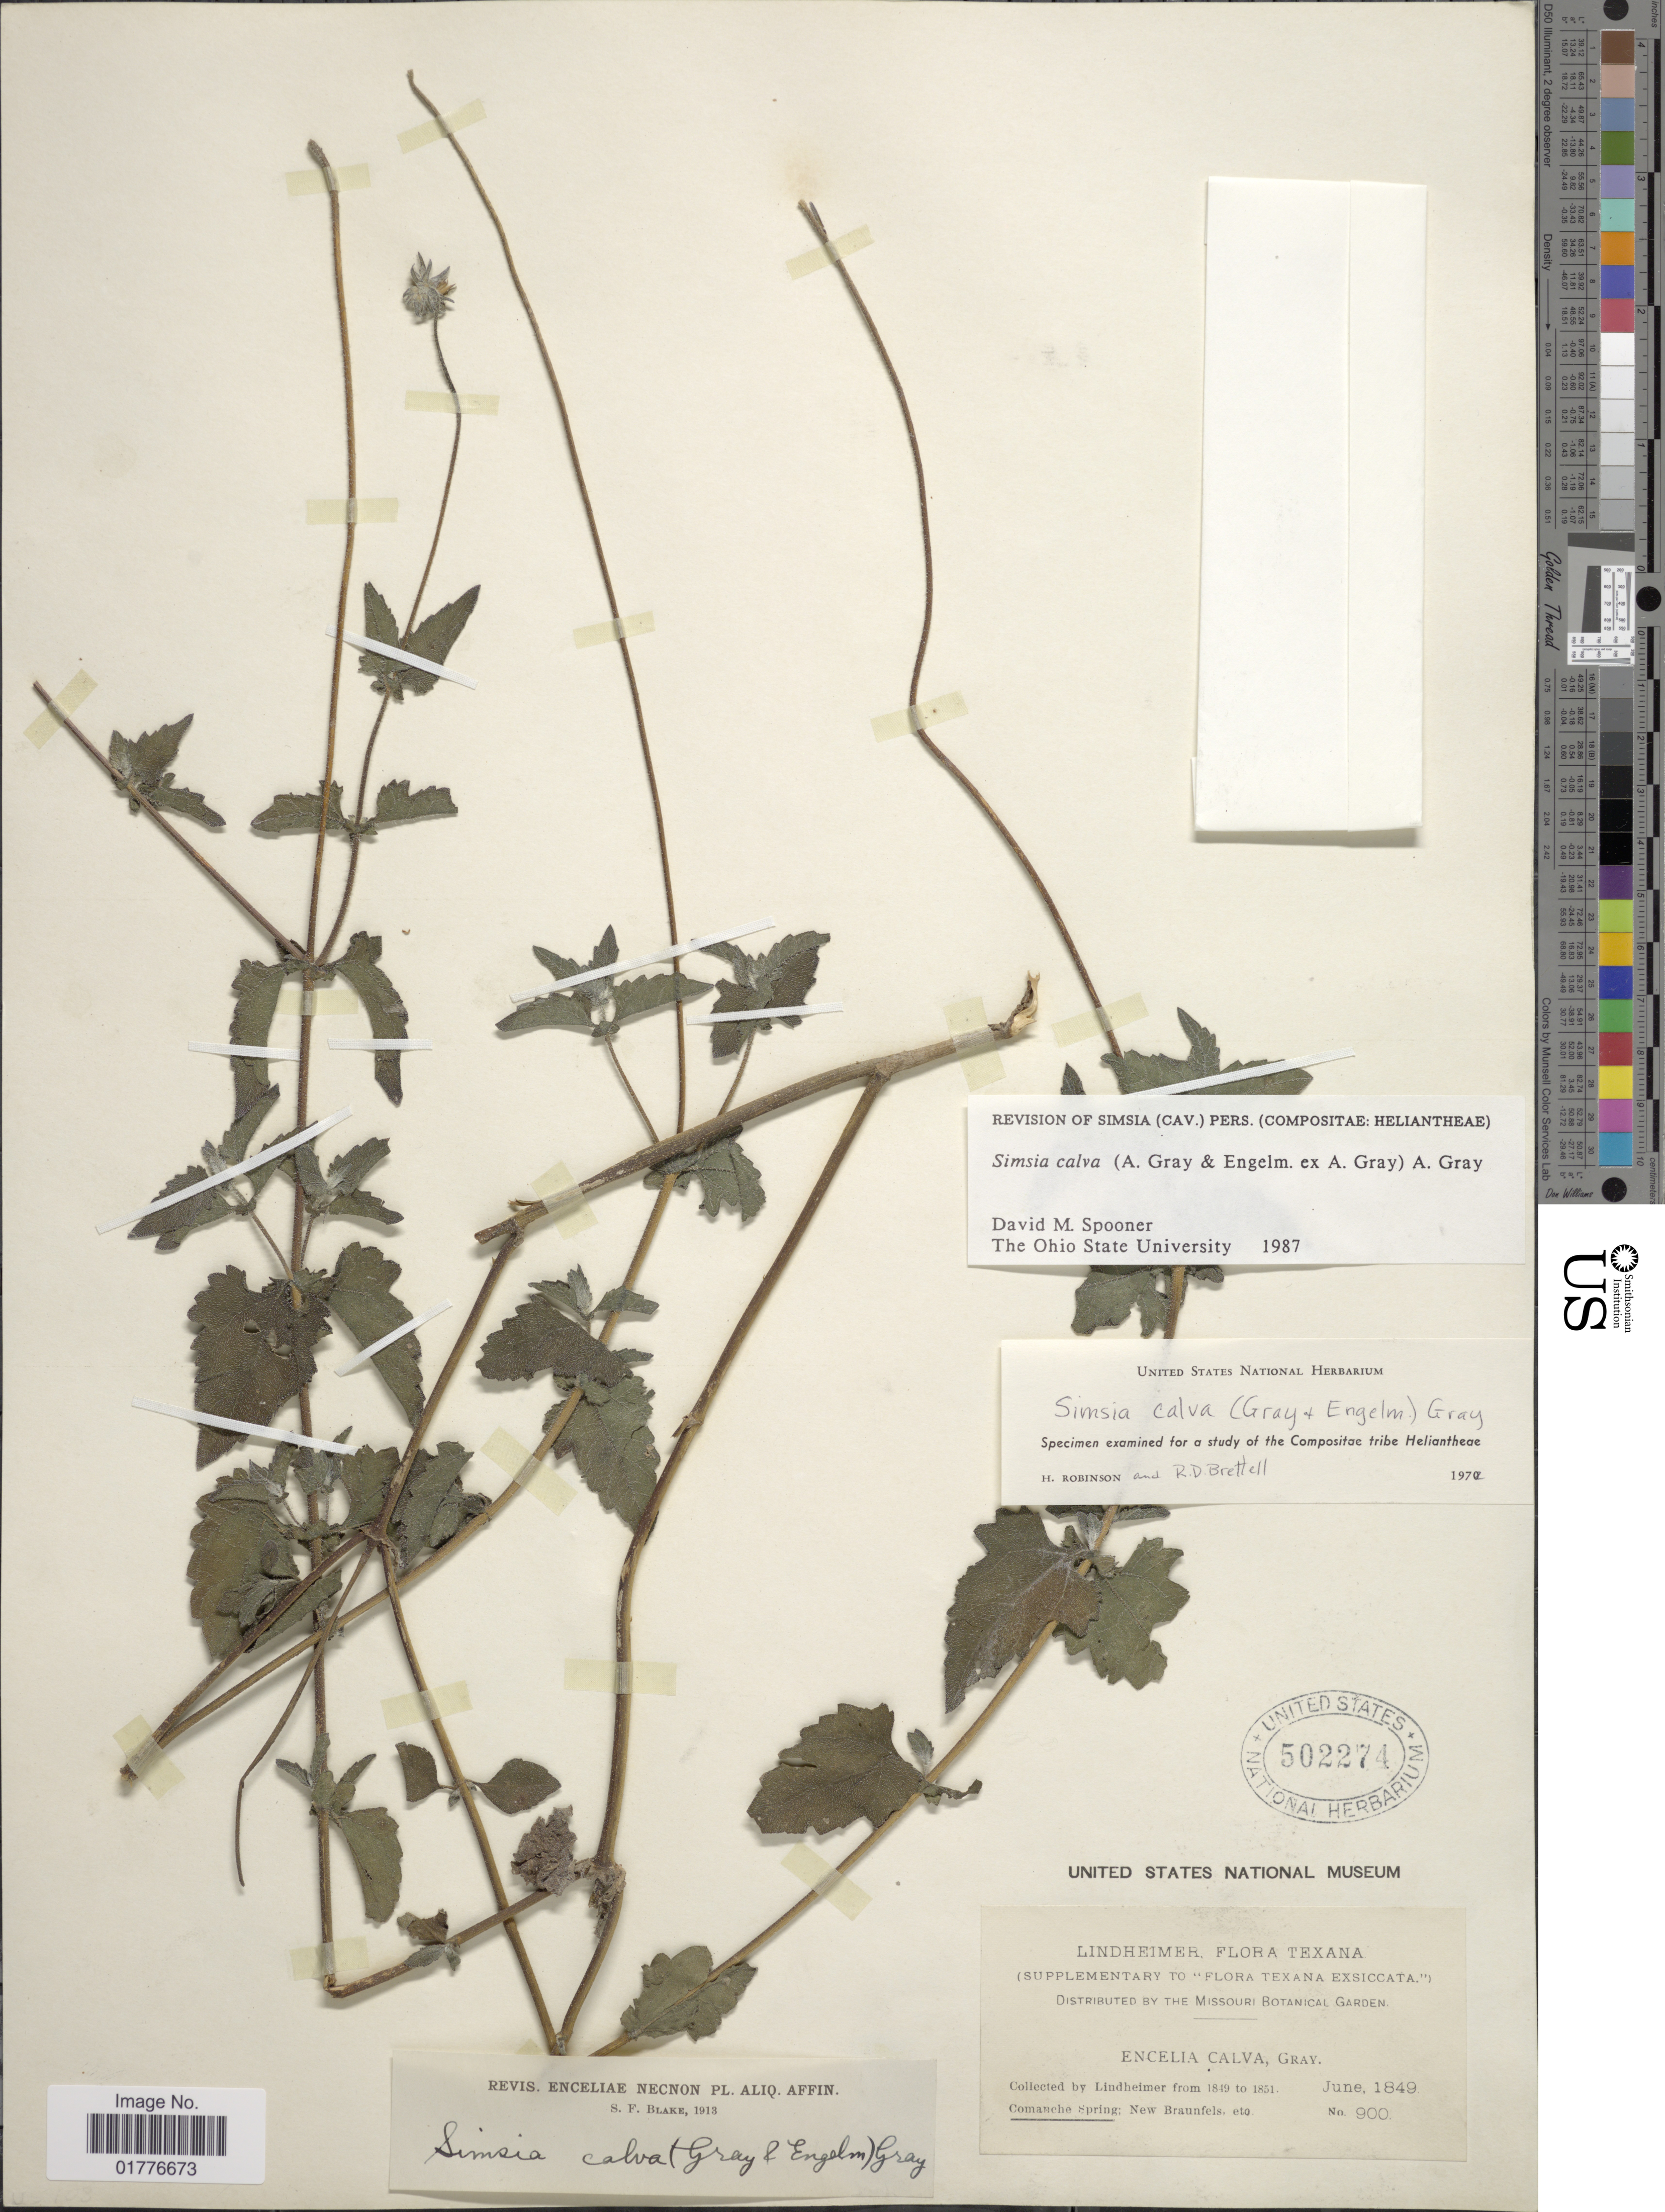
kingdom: Plantae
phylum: Tracheophyta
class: Magnoliopsida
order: Asterales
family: Asteraceae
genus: Simsia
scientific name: Simsia calva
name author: A. Gray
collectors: -. Lindheimer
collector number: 900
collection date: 1849-06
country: United States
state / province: Texas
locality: Comanche Spring: New Braunfels, etc.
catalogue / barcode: US 502274